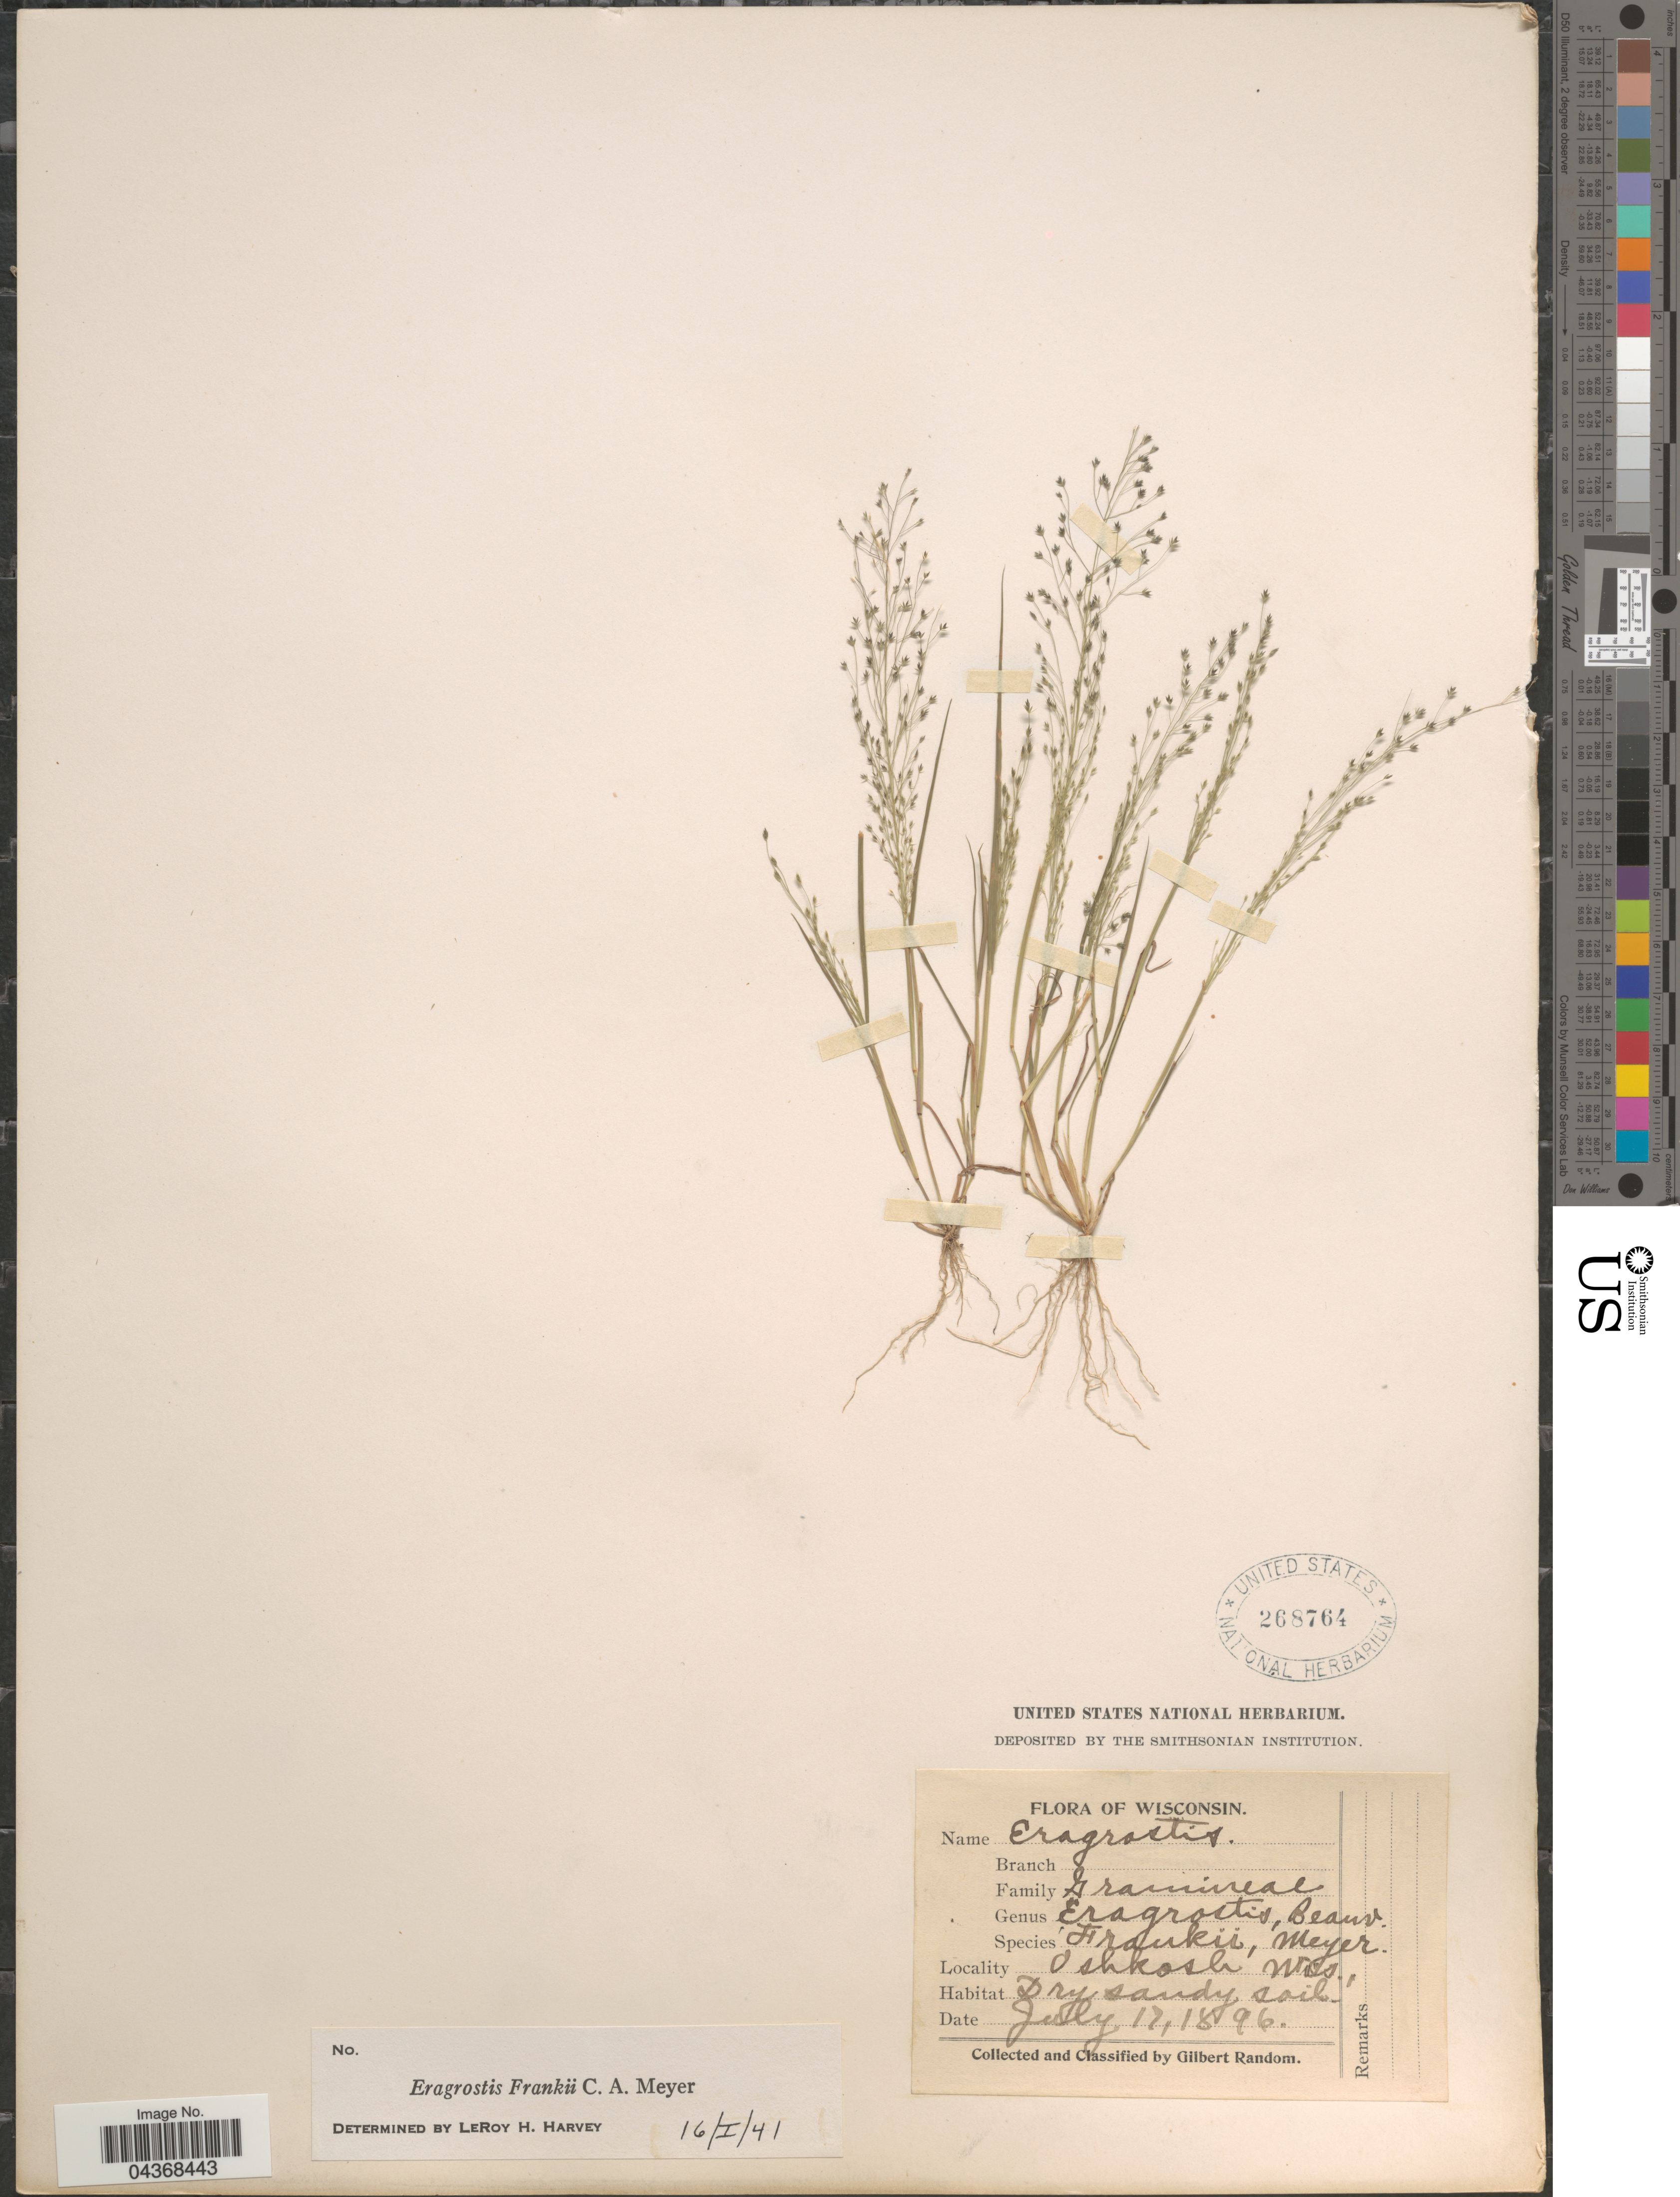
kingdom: Plantae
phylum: Tracheophyta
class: Liliopsida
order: Poales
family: Poaceae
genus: Eragrostis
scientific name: Eragrostis frankii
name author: C.A. Mey. ex Steud.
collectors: G. Random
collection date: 1896-07-17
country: United States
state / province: Wisconsin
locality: Oshkosh.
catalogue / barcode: US 268764